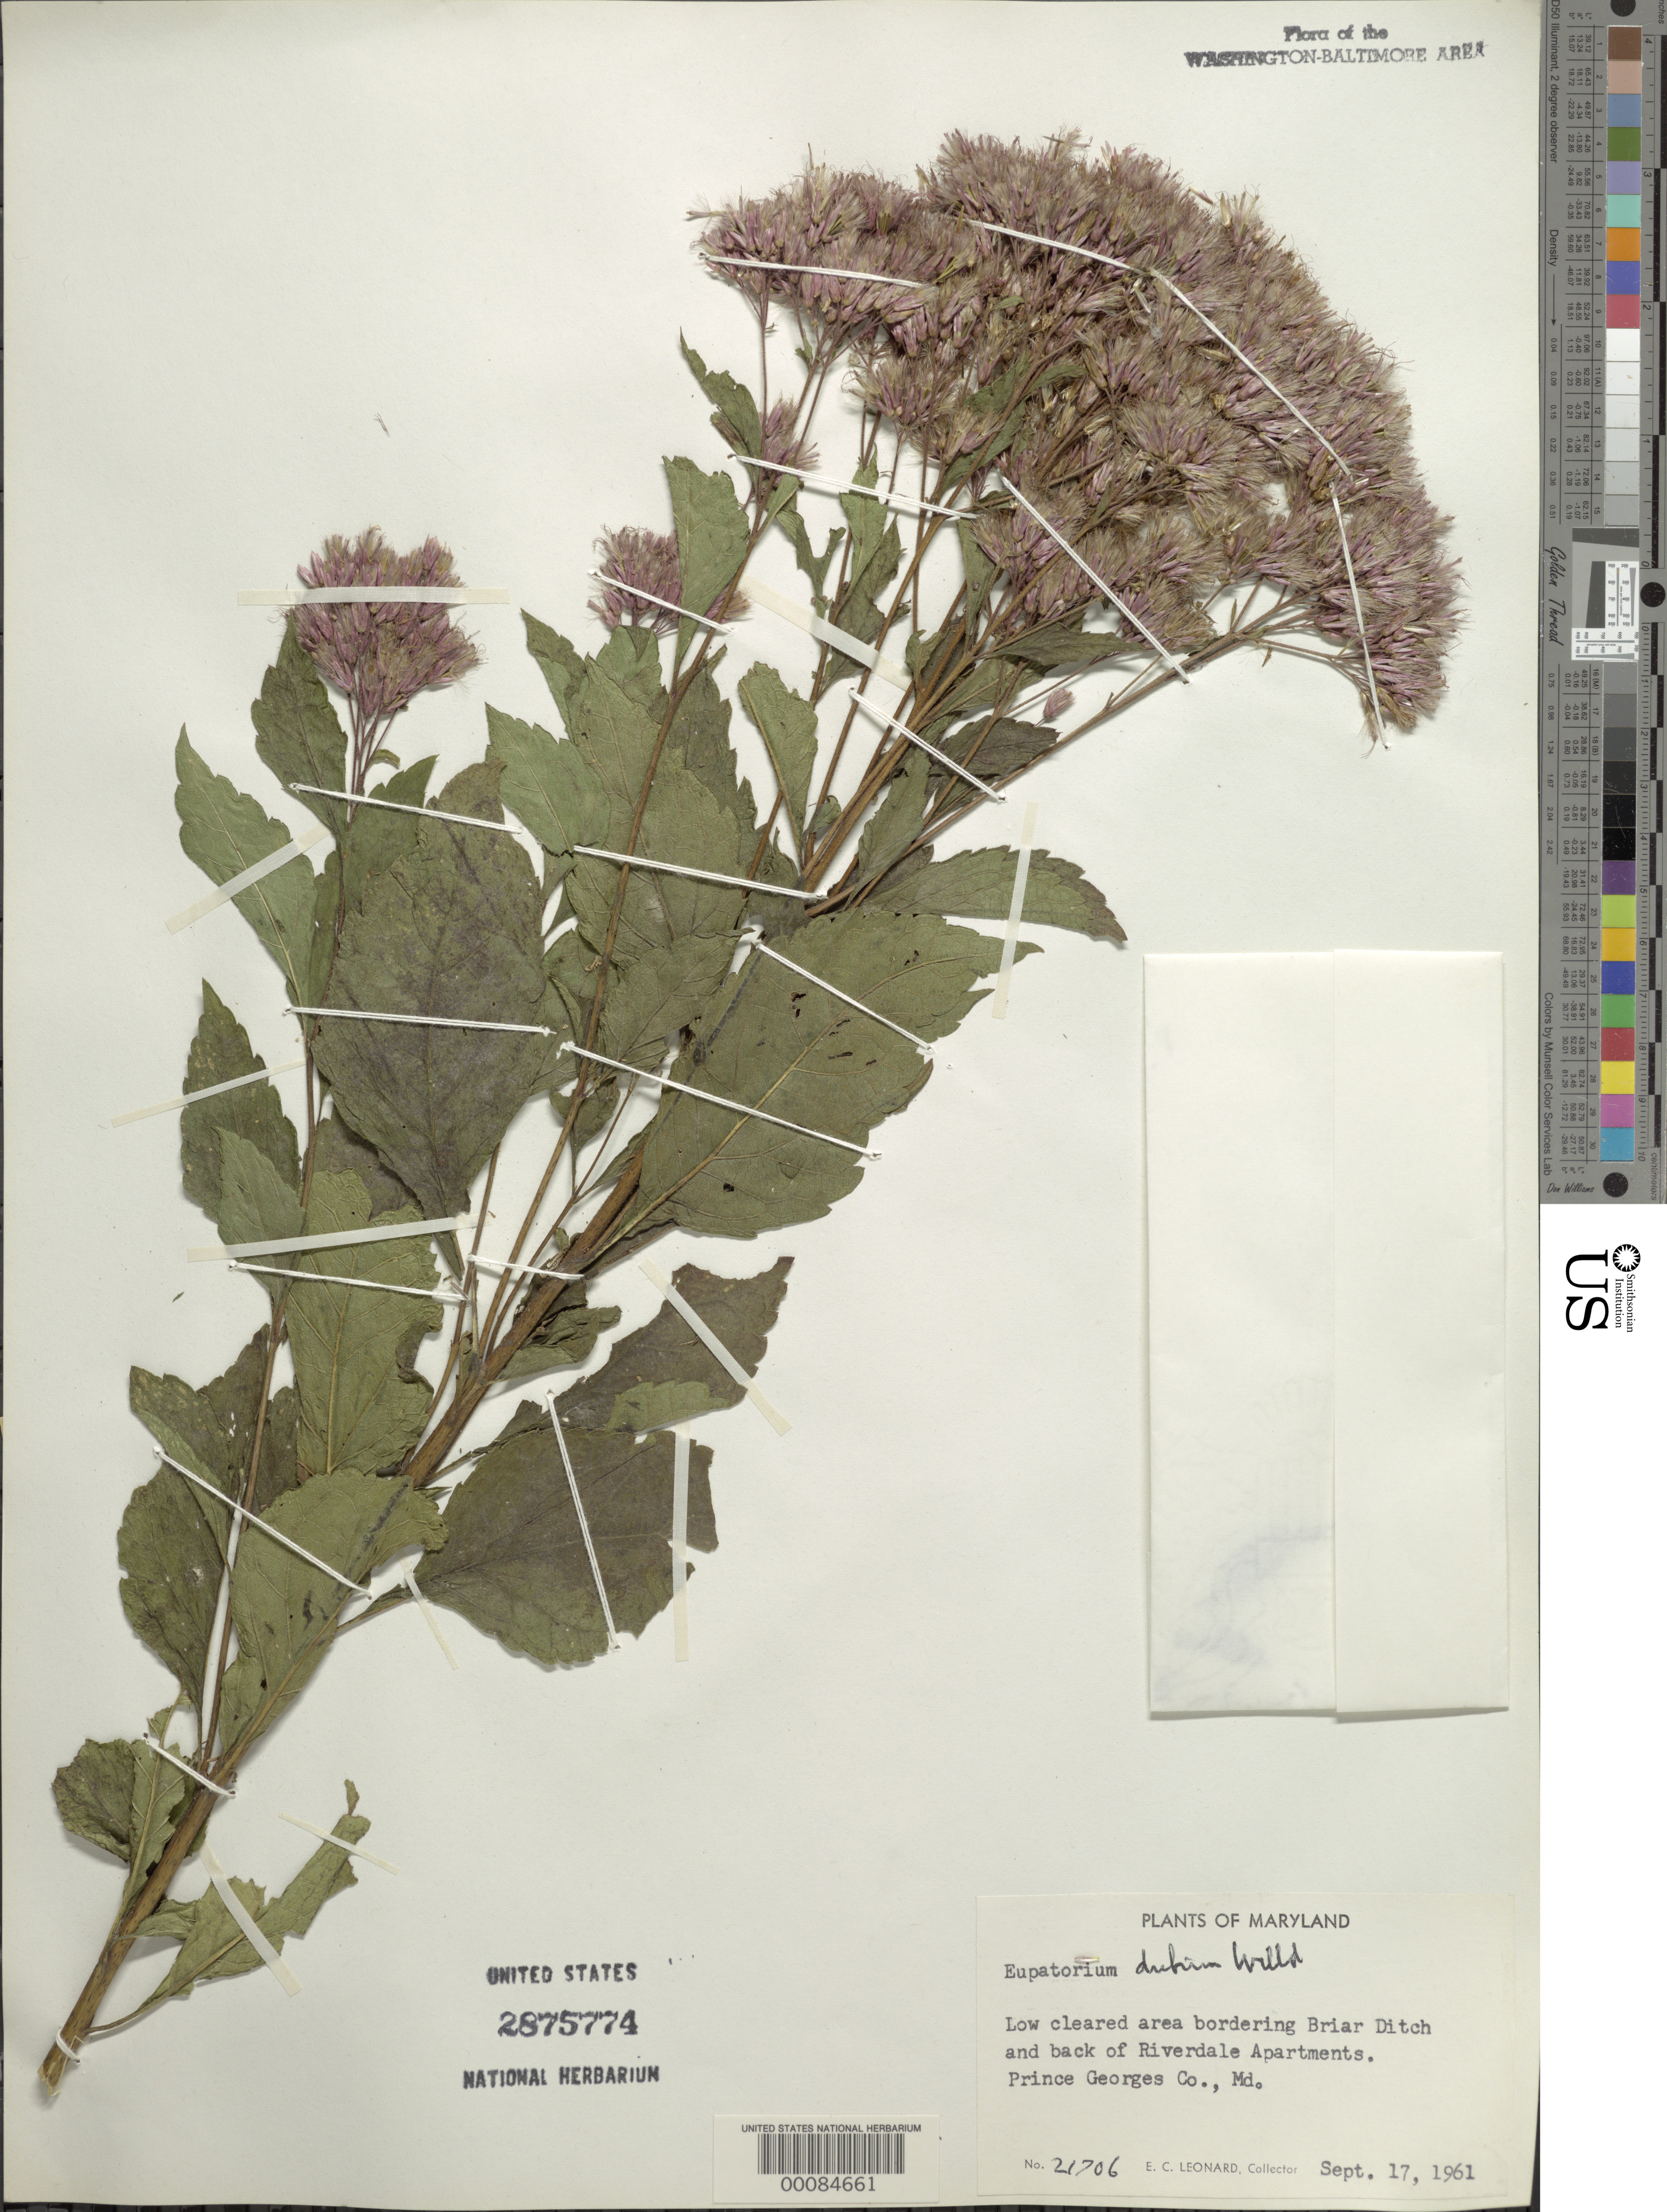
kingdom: Plantae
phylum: Tracheophyta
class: Magnoliopsida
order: Asterales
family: Asteraceae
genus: Eupatorium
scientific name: Eupatorium dubium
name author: Willd. ex Poir.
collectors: E. C. Leonard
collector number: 21706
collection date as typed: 17 Sep 1961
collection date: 1961-09-17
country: United States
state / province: Maryland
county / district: Prince George's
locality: Briar Ditch, Riverdale Apts.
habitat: Low clearing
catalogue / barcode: US 2875774